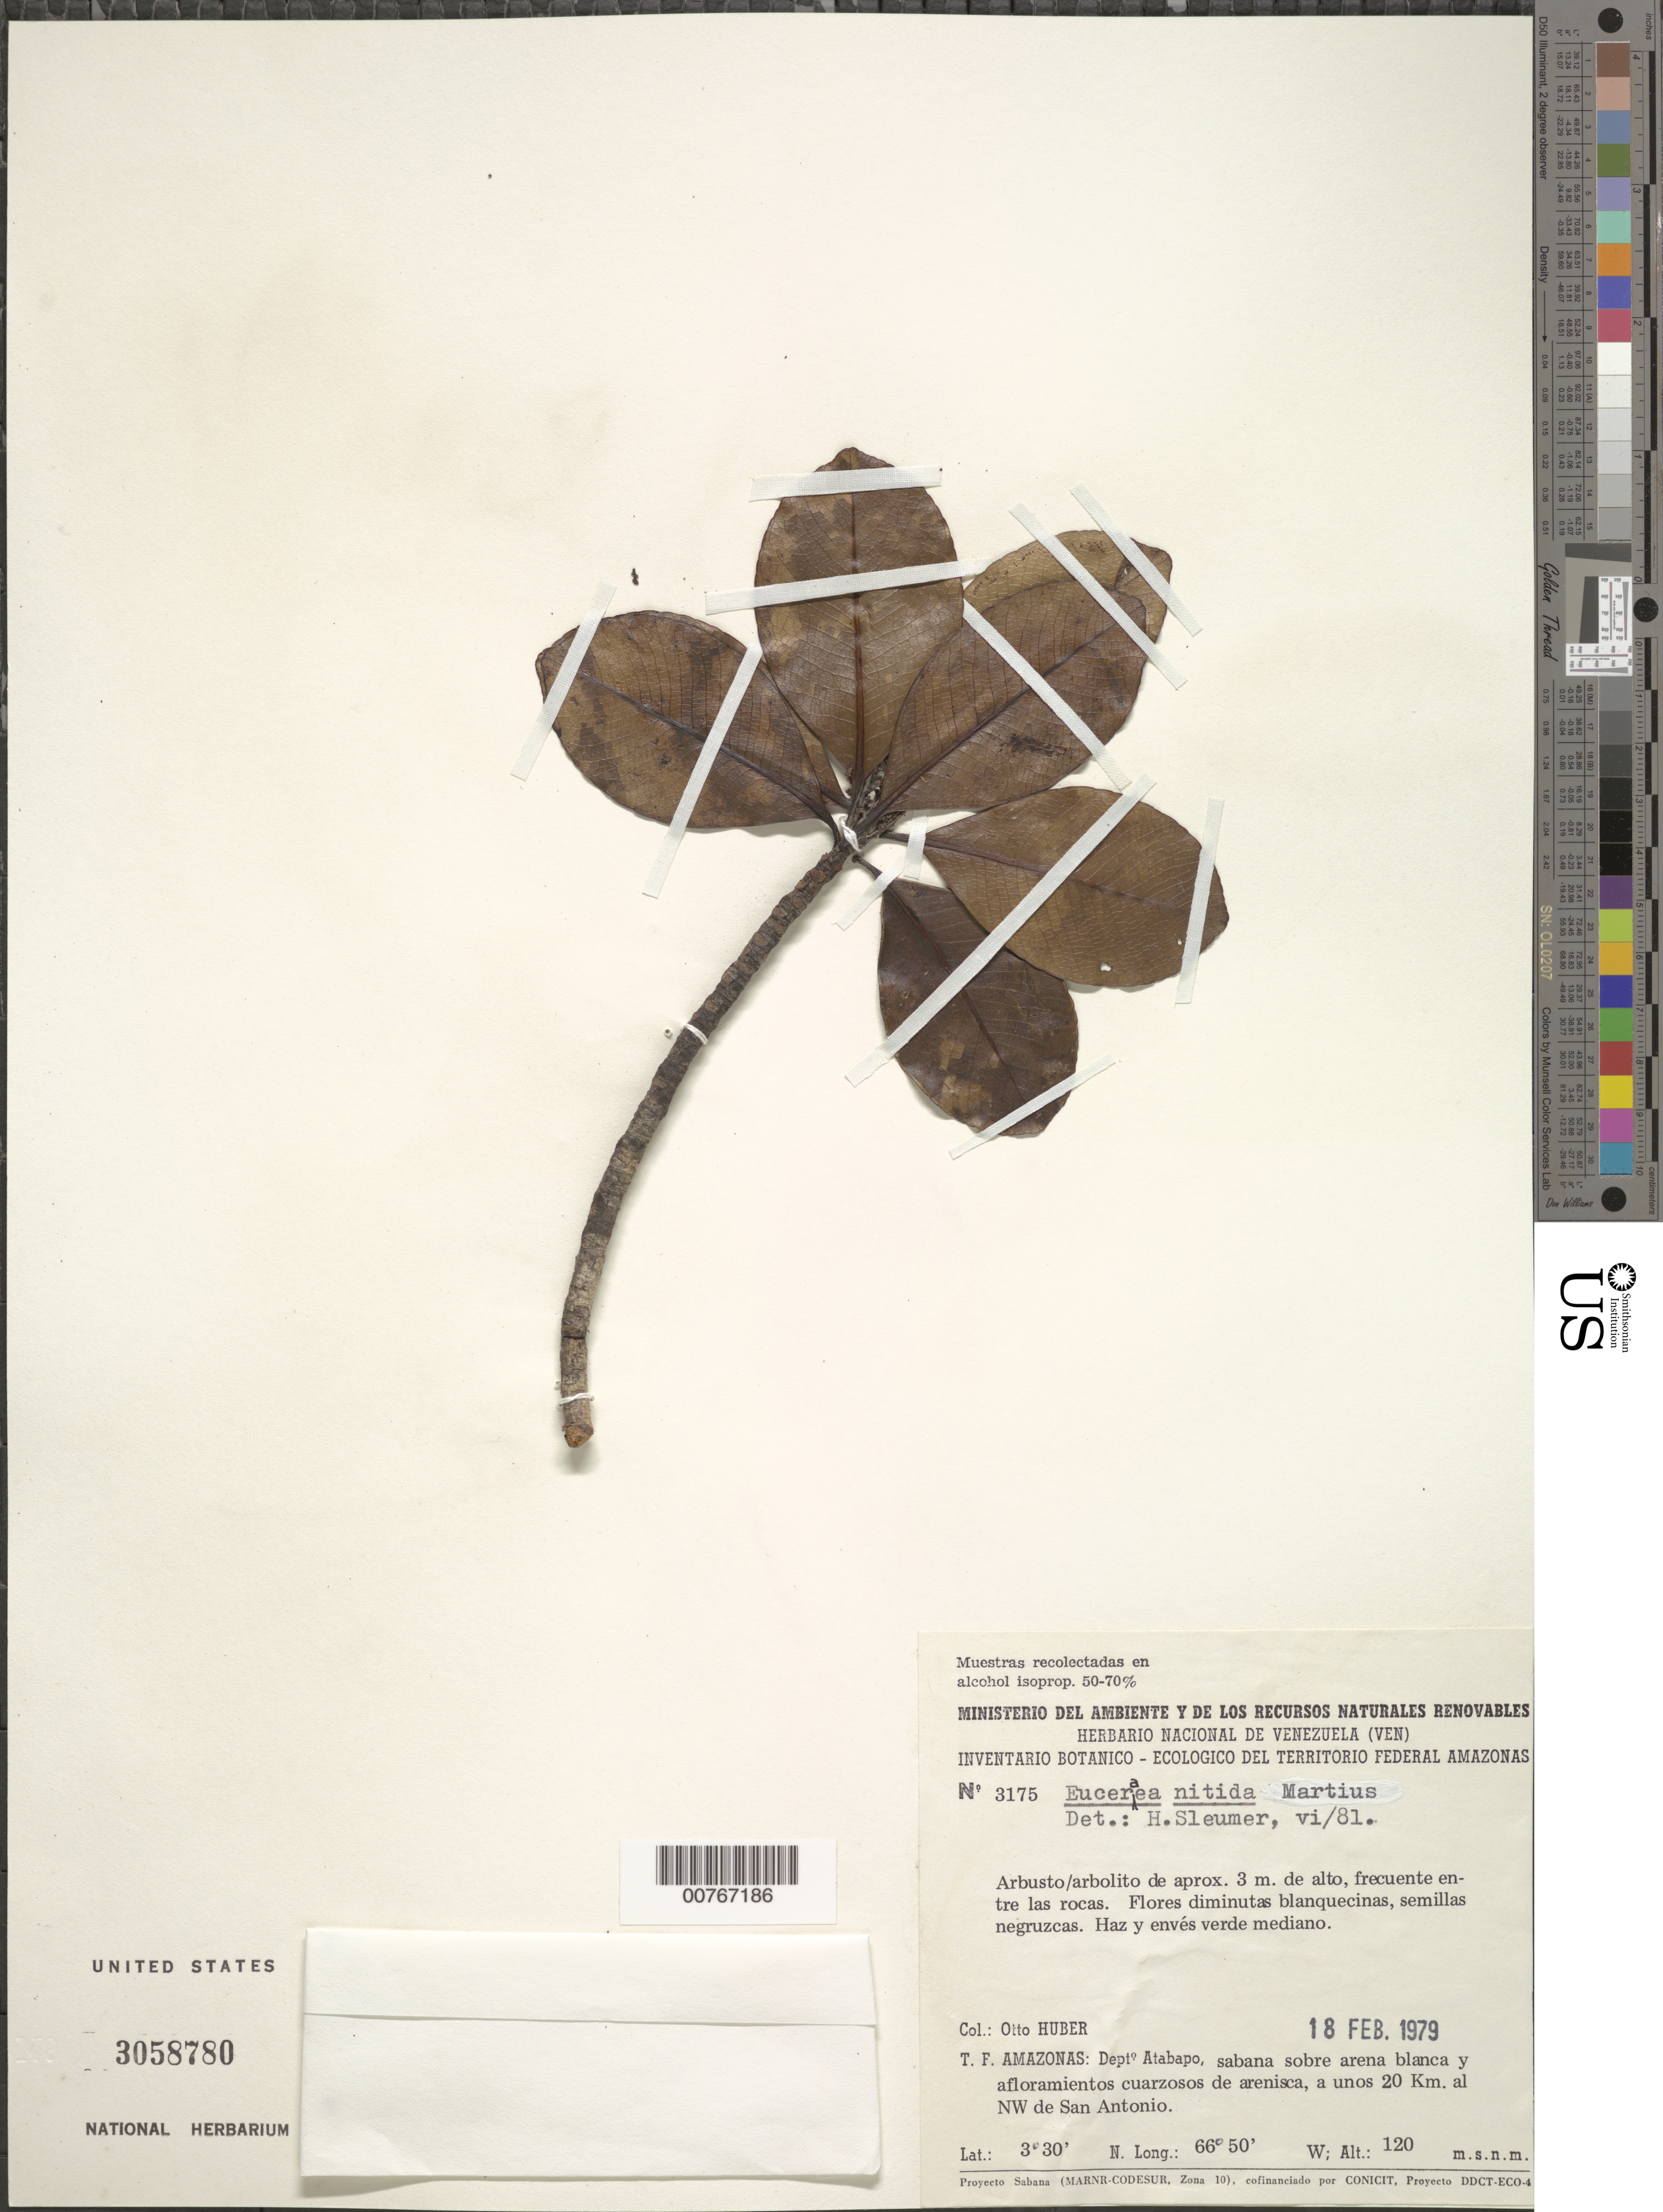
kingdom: Plantae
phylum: Tracheophyta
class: Magnoliopsida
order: Malpighiales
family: Salicaceae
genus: Casearia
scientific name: Casearia euceraea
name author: Mestier et al.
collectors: O. Huber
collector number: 3175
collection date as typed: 18-Feb-79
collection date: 1979-02-18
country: Venezuela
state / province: Amazonas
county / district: Atabapo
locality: San Antonio, 20 km al NW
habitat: Entre las rocas; sabana sobre arena blanca y afloramientos cuarzosos de arenisca; en toda la sabana y entre las rocas de arenisca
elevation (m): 120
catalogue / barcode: US 3058780